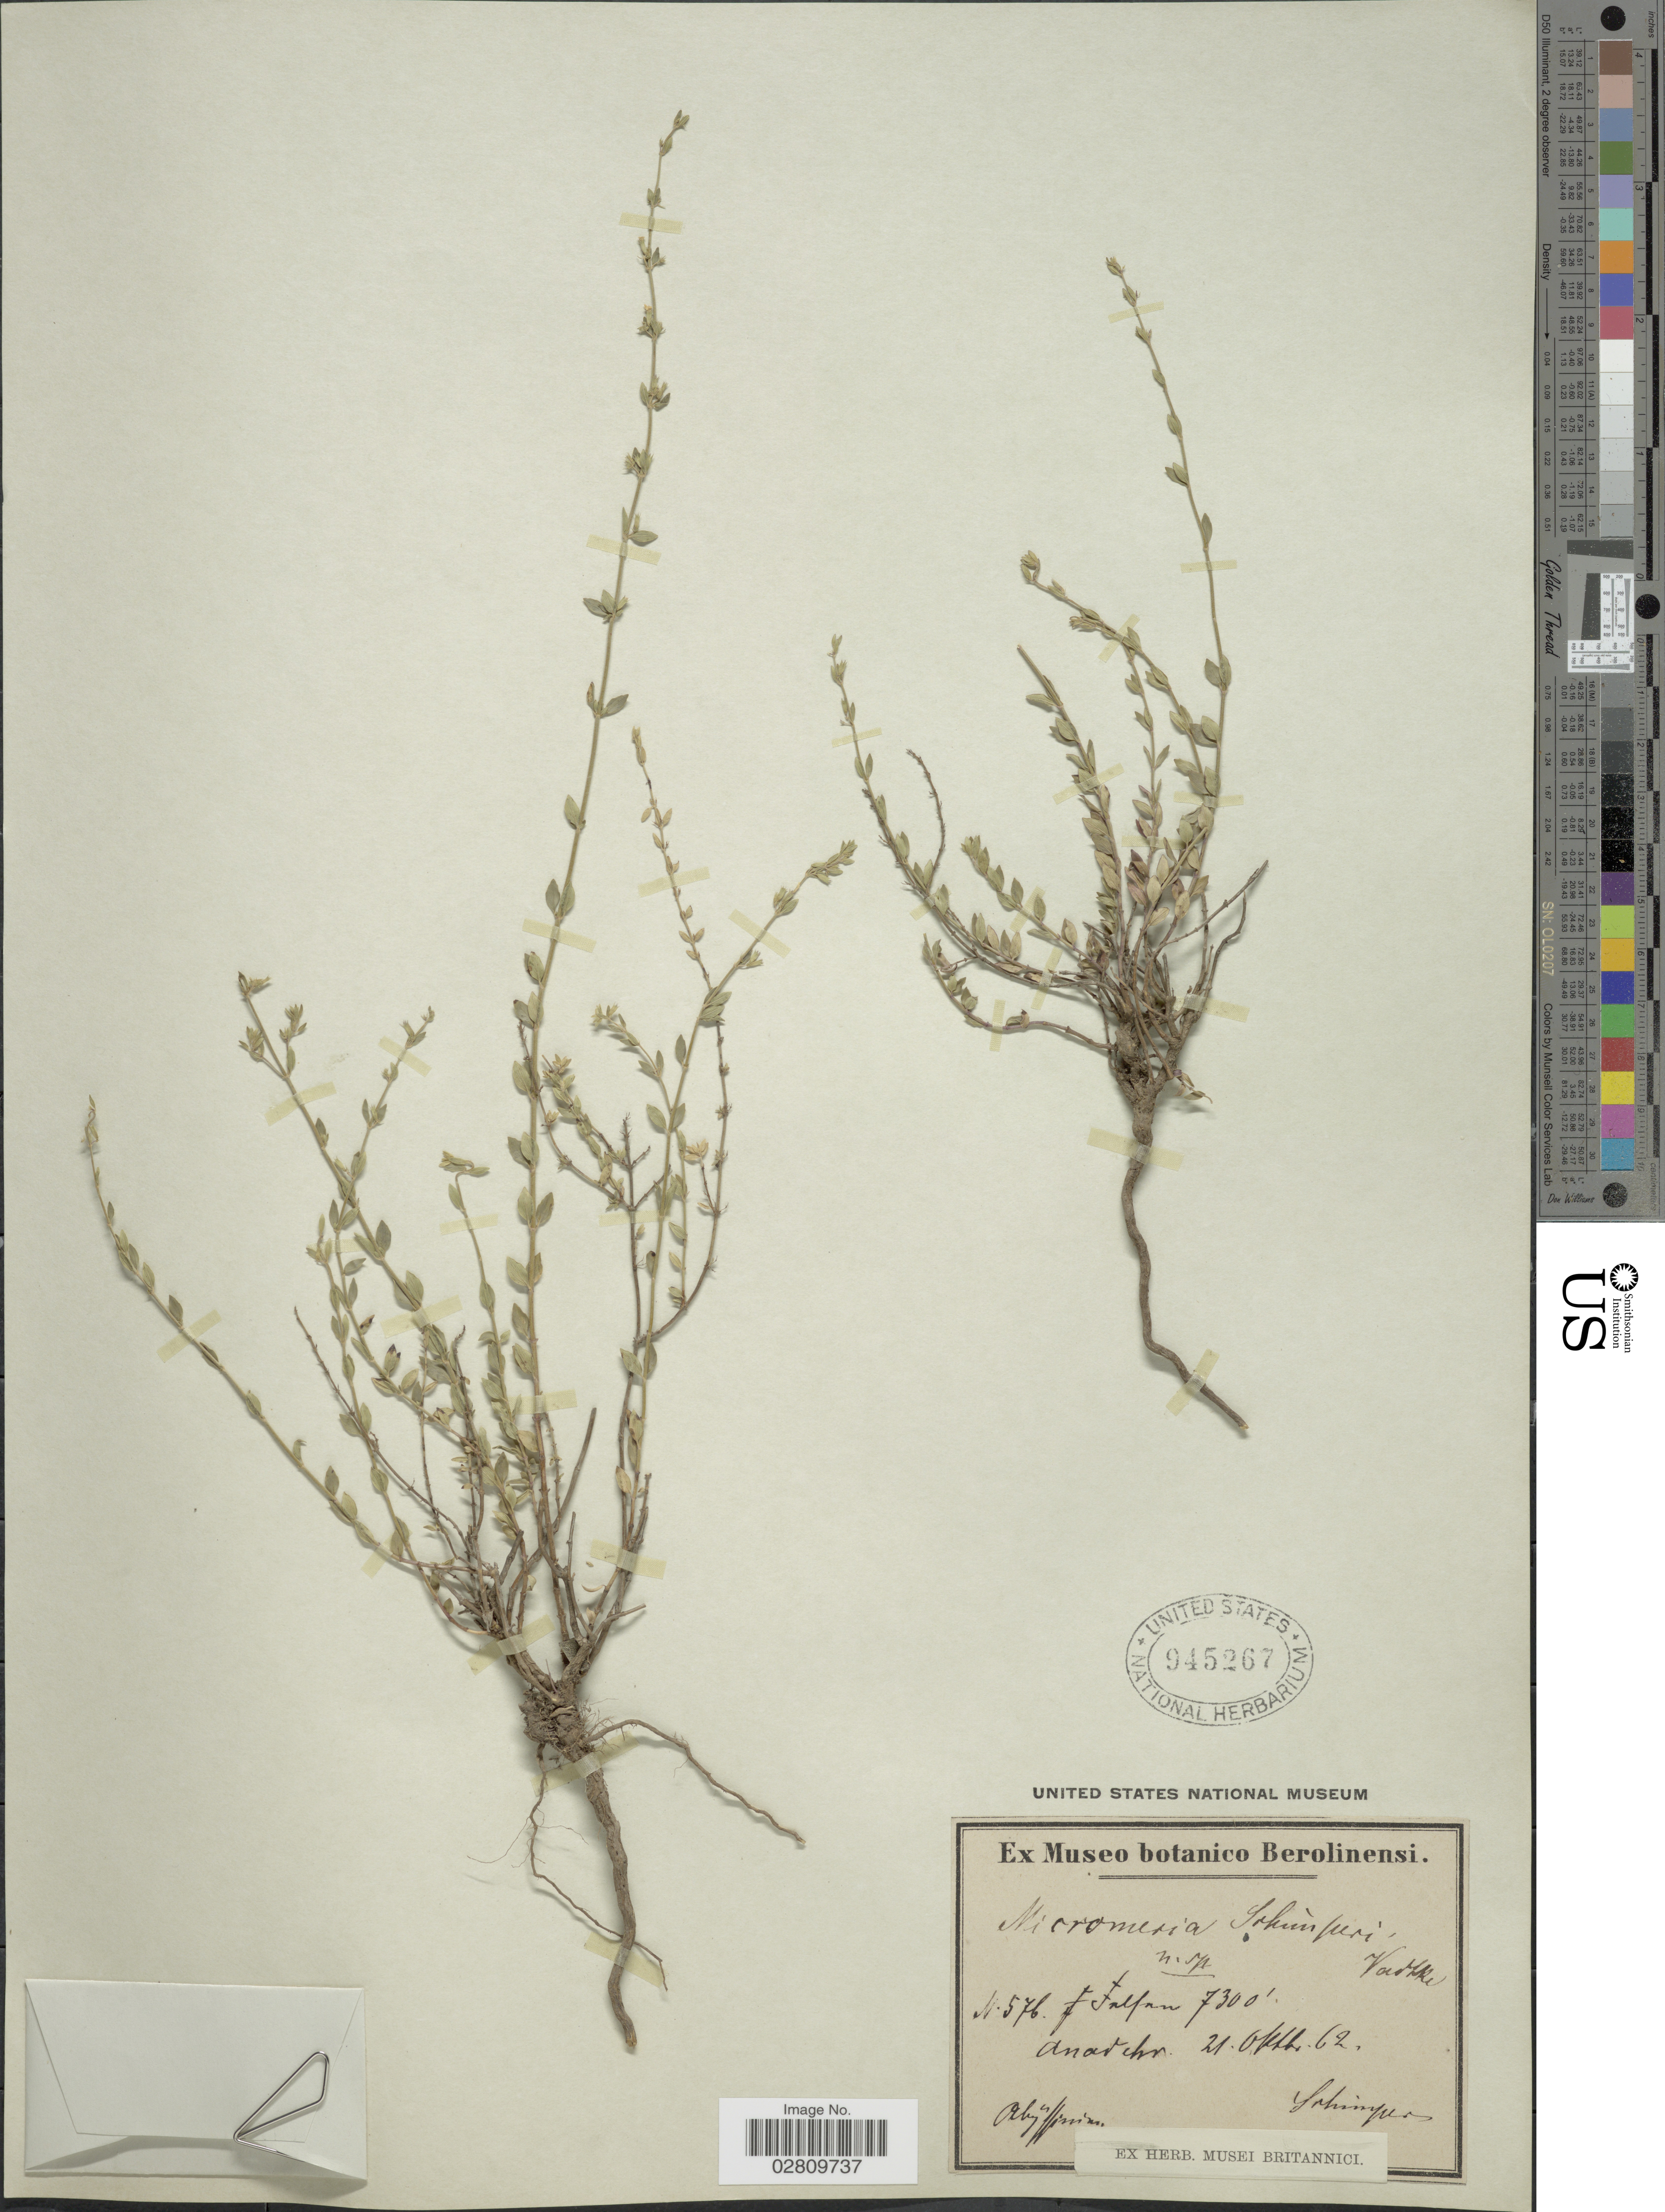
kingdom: Plantae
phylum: Tracheophyta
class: Magnoliopsida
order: Lamiales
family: Lamiaceae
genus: Micromeria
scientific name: Micromeria schimperi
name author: Vatke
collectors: -. Schimper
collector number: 576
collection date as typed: Transcribed d/m/y: 21/10/62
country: Eritrea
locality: Anadehr. Abyssinium. [interpreted]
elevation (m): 2225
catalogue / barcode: US 945267